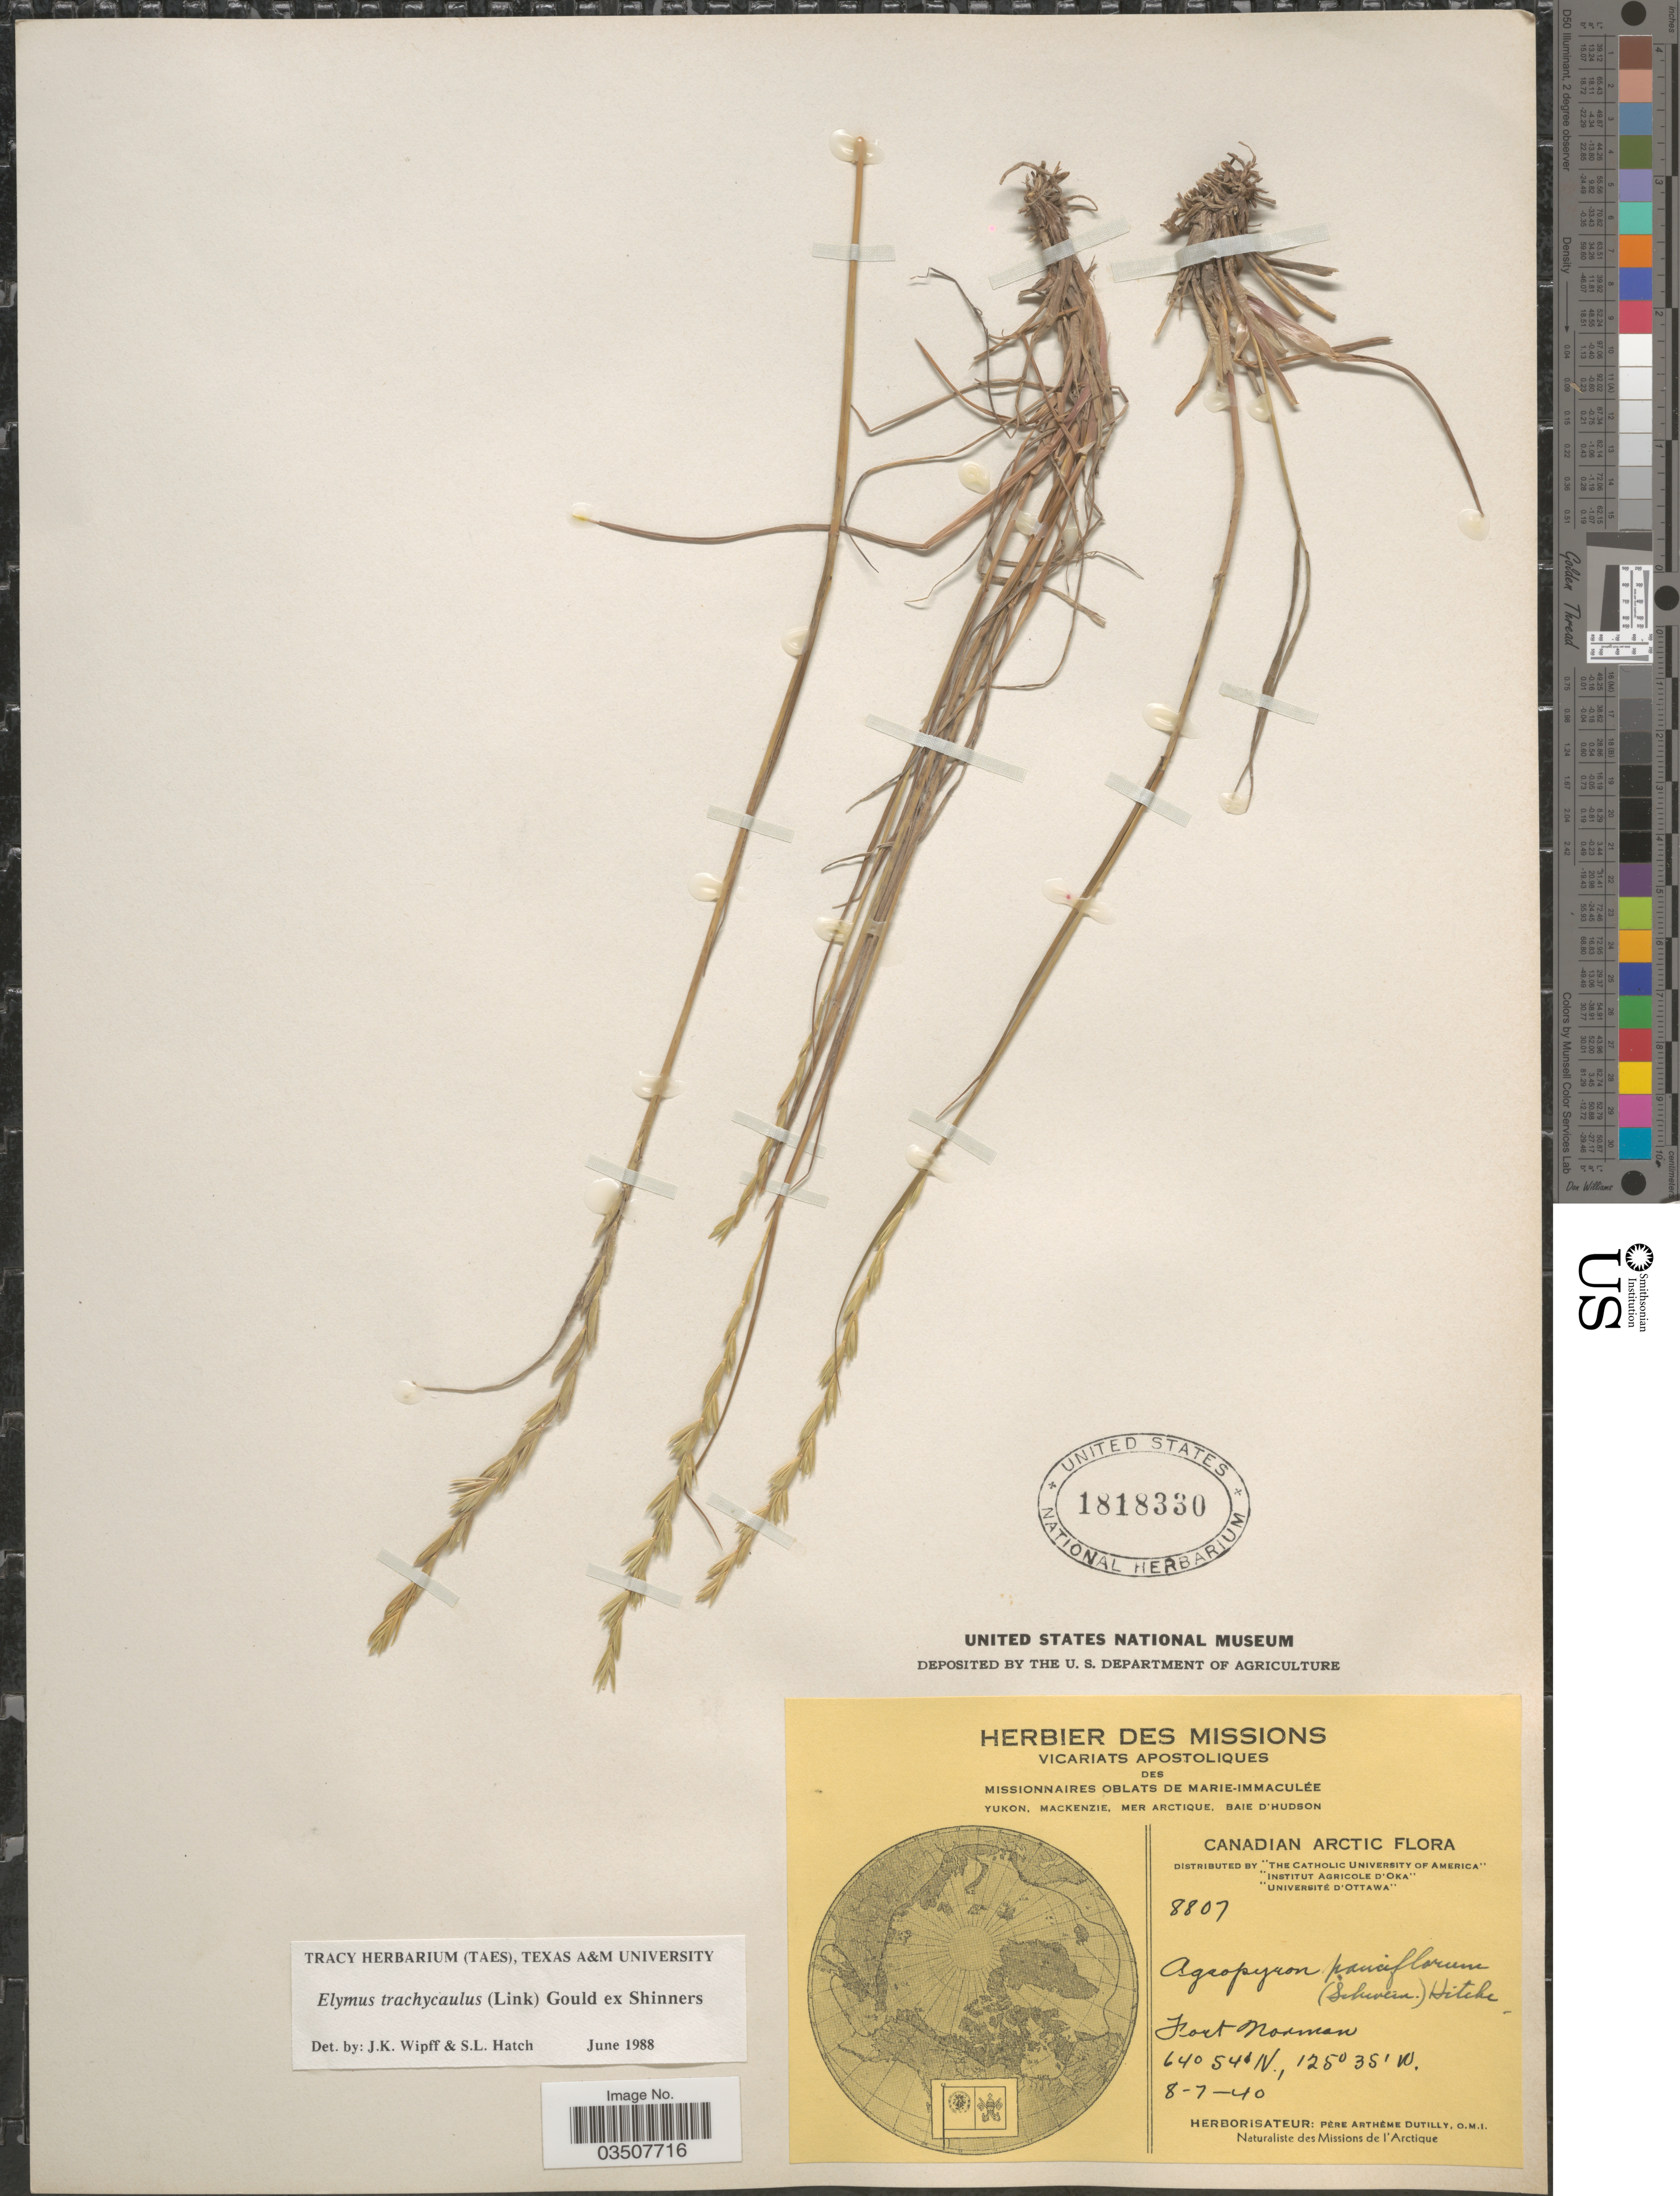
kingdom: Plantae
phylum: Tracheophyta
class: Liliopsida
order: Poales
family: Poaceae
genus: Elymus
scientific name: Elymus trachycaulus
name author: (Link) Gould ex Shinners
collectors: P. Dutilly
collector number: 8807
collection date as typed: Transcribed d/m/y: 8/7/40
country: Canada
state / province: Northwest Territories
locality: Canadian Arctic. Fort Norman. Missions de l' Arctique.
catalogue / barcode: US 1818330